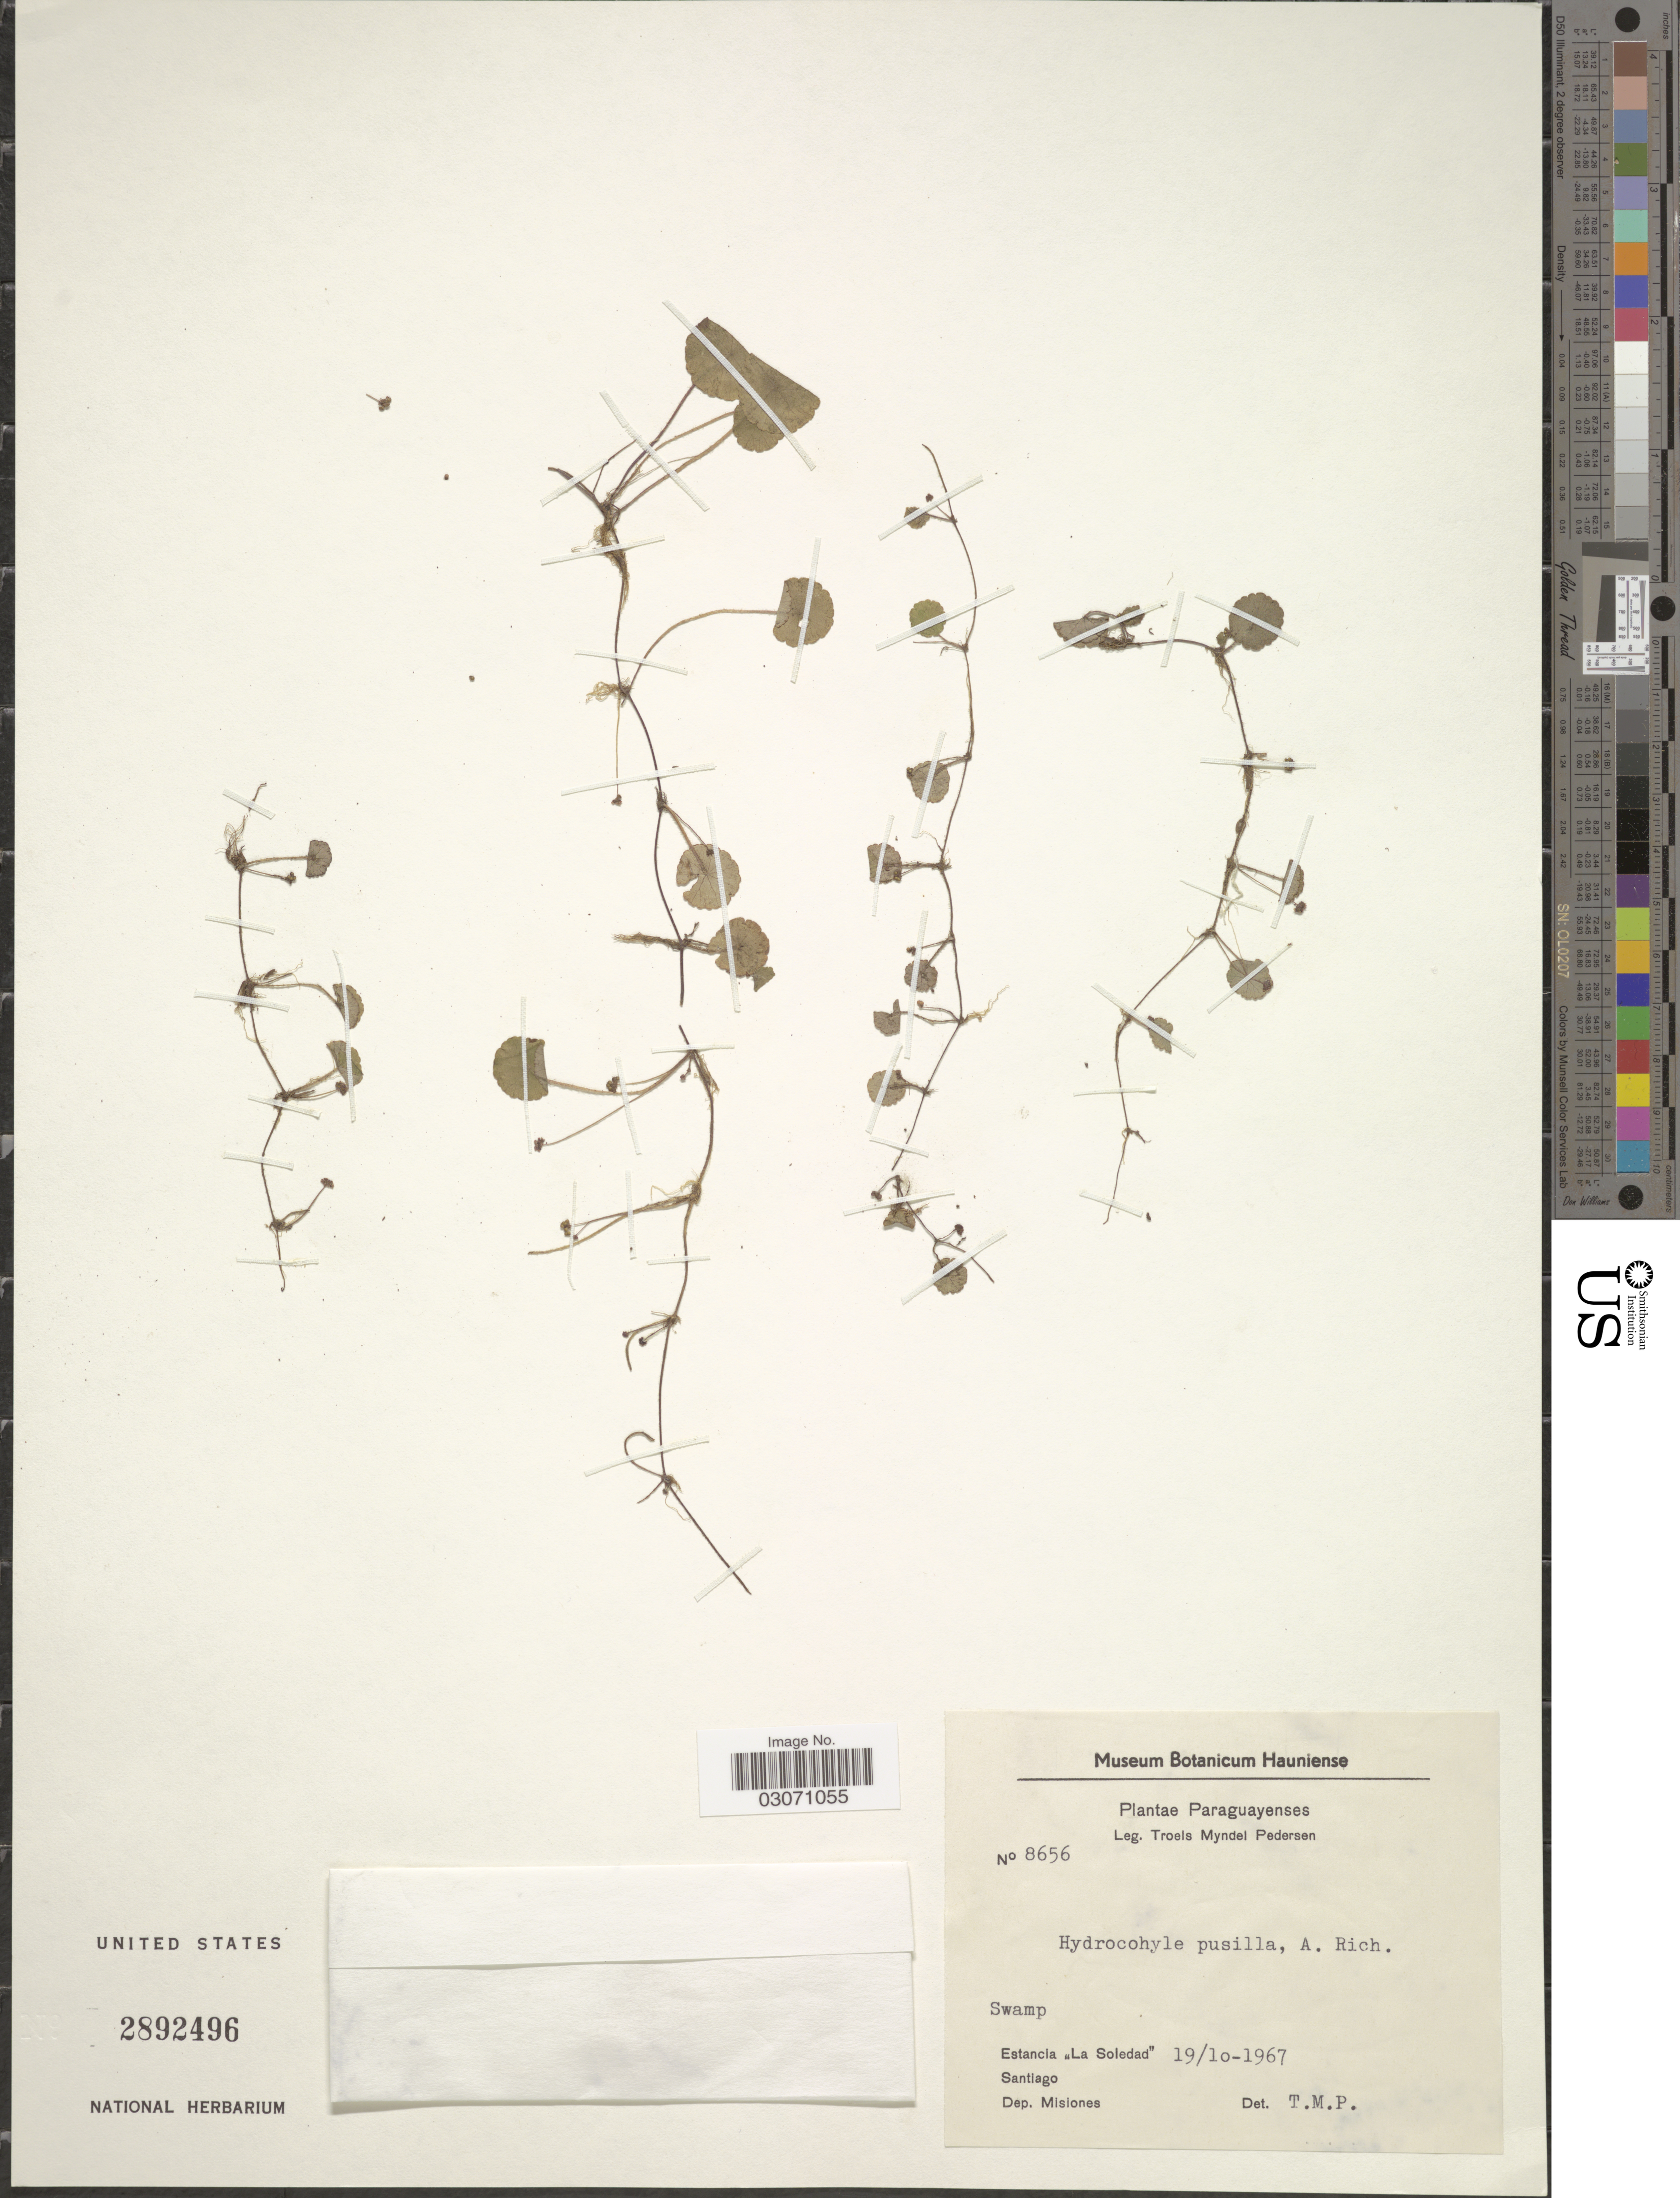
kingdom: Plantae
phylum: Tracheophyta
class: Magnoliopsida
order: Apiales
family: Araliaceae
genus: Hydrocotyle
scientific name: Hydrocotyle pusilla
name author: A. Rich.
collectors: T. Pederson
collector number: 8656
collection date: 1967-10-19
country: Paraguay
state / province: Misiones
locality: Estancia "La Soledad", Santiago, Dep. Misiones.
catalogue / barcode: US 2892496